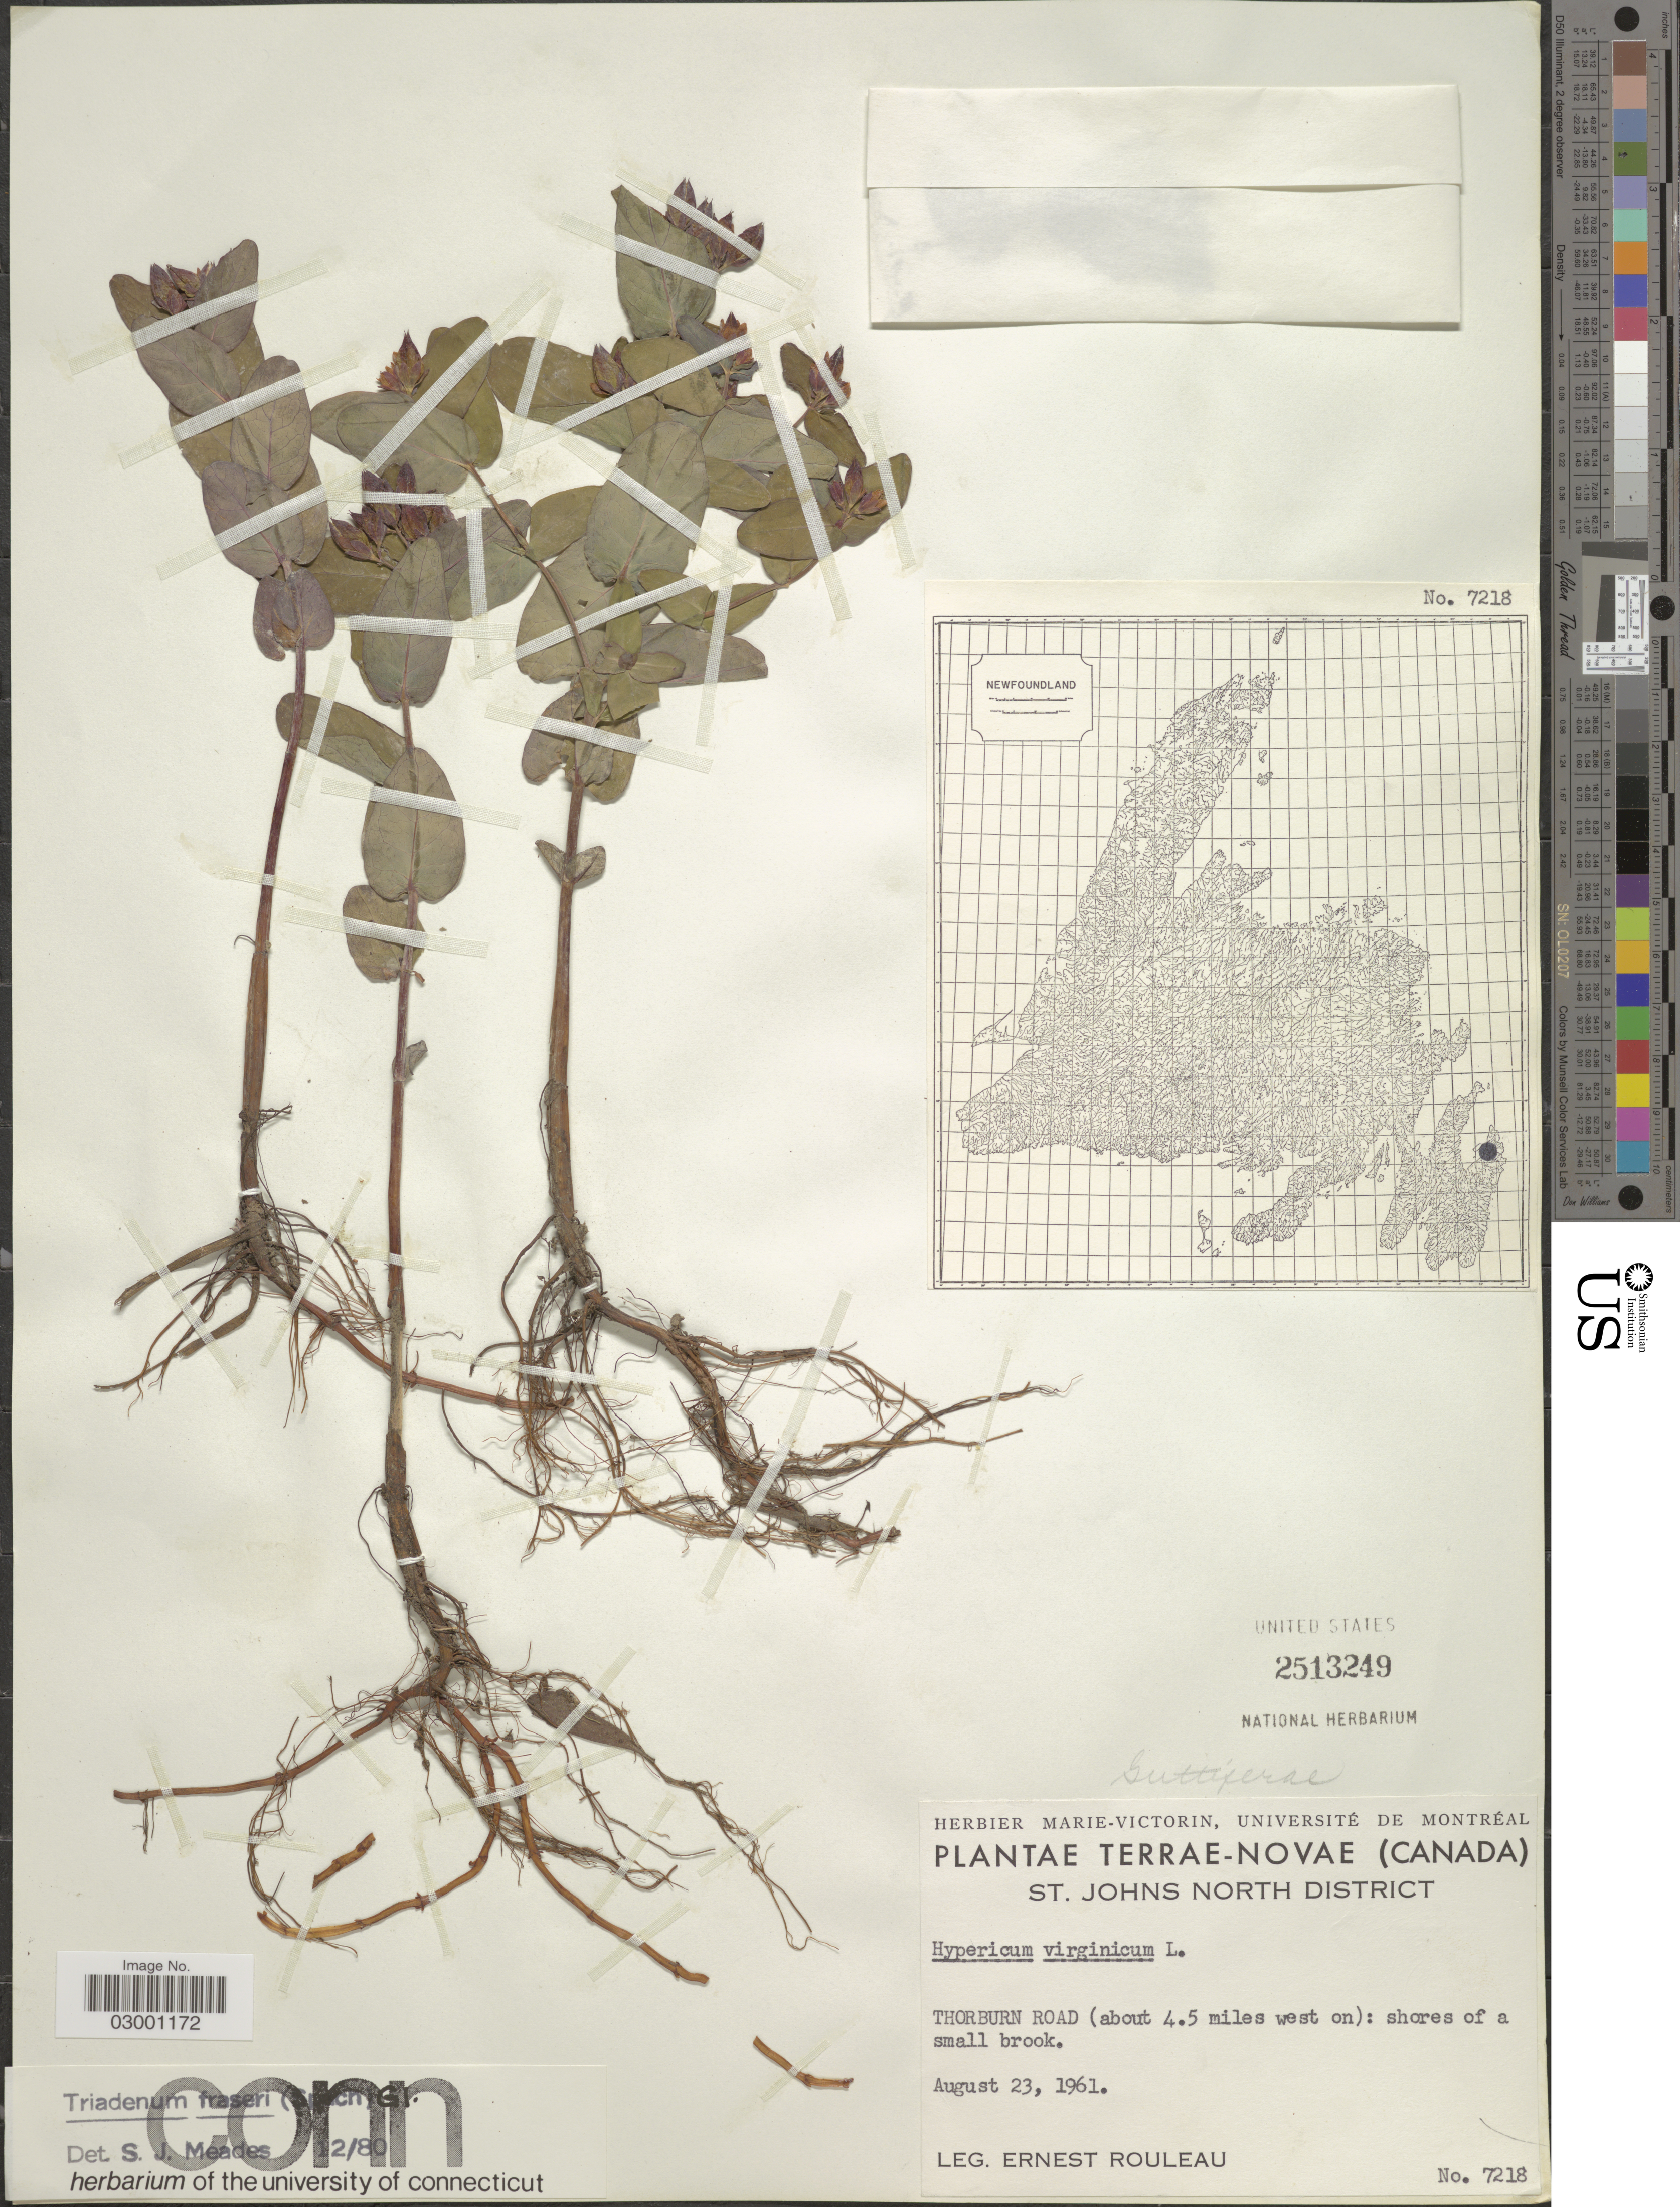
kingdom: Plantae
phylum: Tracheophyta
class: Magnoliopsida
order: Malpighiales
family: Hypericaceae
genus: Hypericum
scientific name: Hypericum fraseri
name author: Steud.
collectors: E. Rouleau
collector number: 7218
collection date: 1961-08-23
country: Canada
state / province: Newfoundland and Labrador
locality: Terrae-Novae, St. Johns North District, Thorburn Road (about 4.5 miles west on): shores of a small brook.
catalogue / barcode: US 2513249